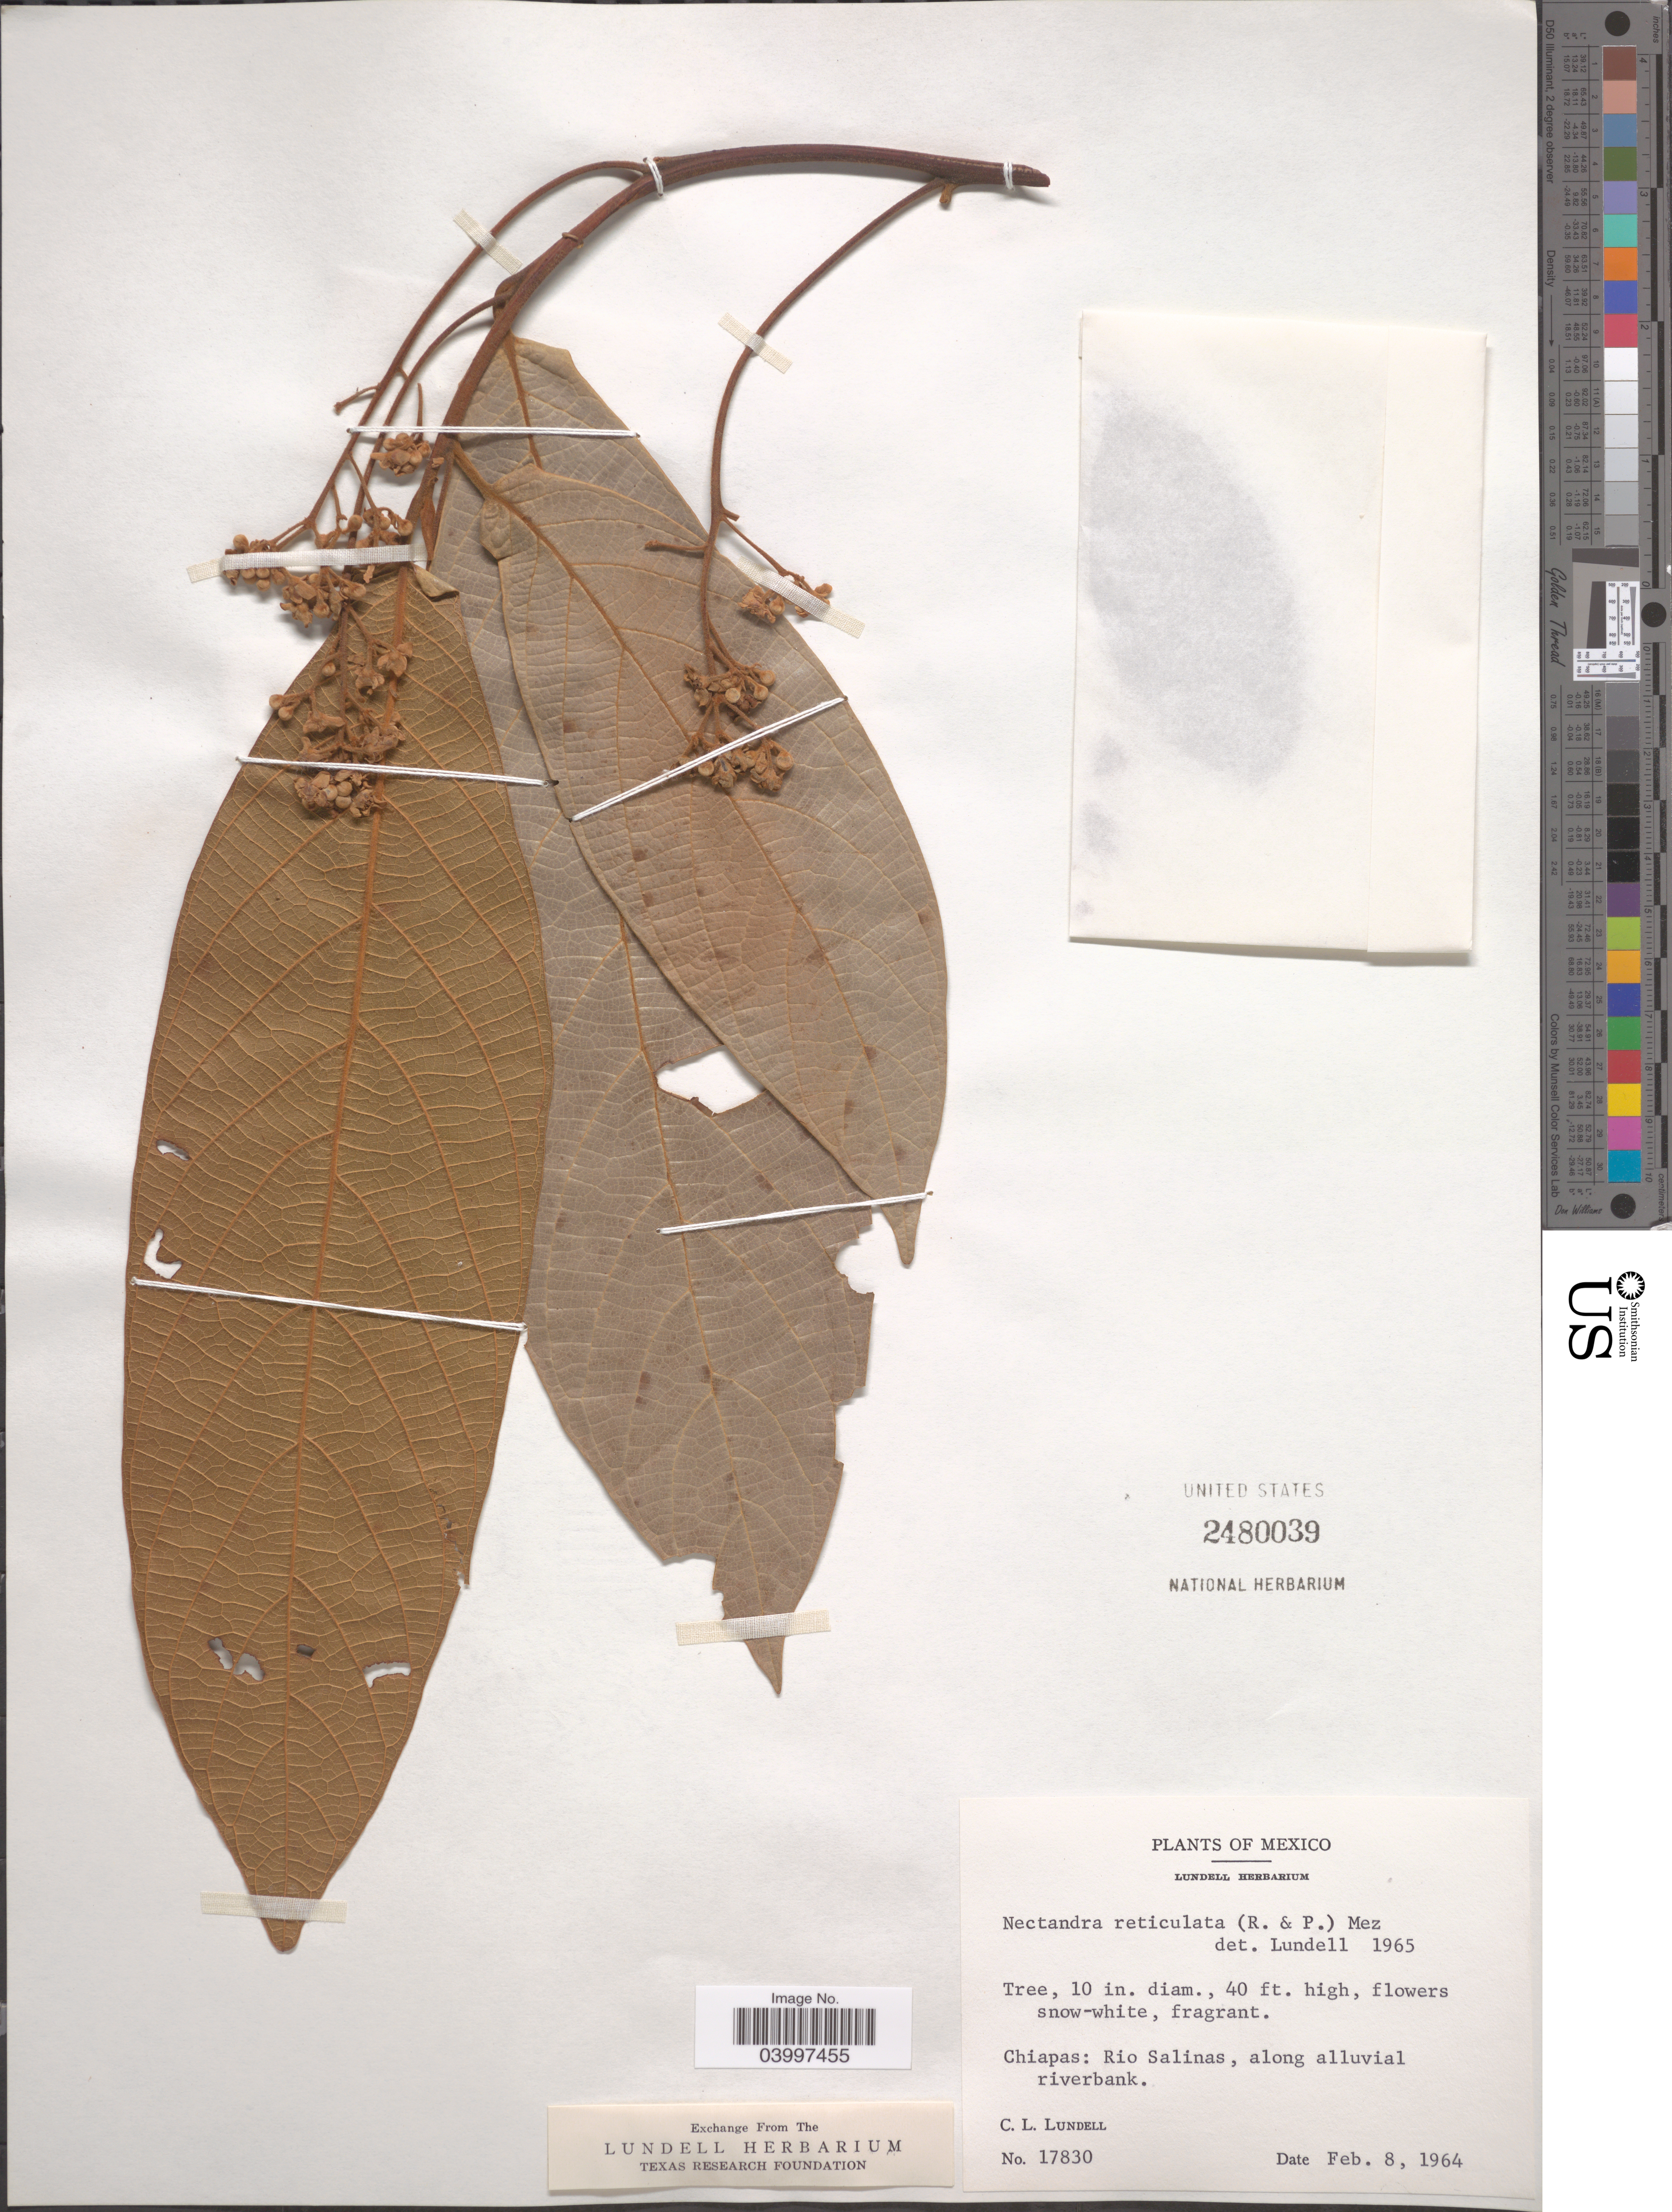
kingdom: Plantae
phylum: Tracheophyta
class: Magnoliopsida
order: Laurales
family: Lauraceae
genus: Nectandra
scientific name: Nectandra reticulata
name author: (Ruiz & Pav.) Mez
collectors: C. L. Lundell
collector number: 17830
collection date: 1964-02-08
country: Mexico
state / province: Chiapas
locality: Rio Salinas, along alluvial riverbank.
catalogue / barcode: US 2480039